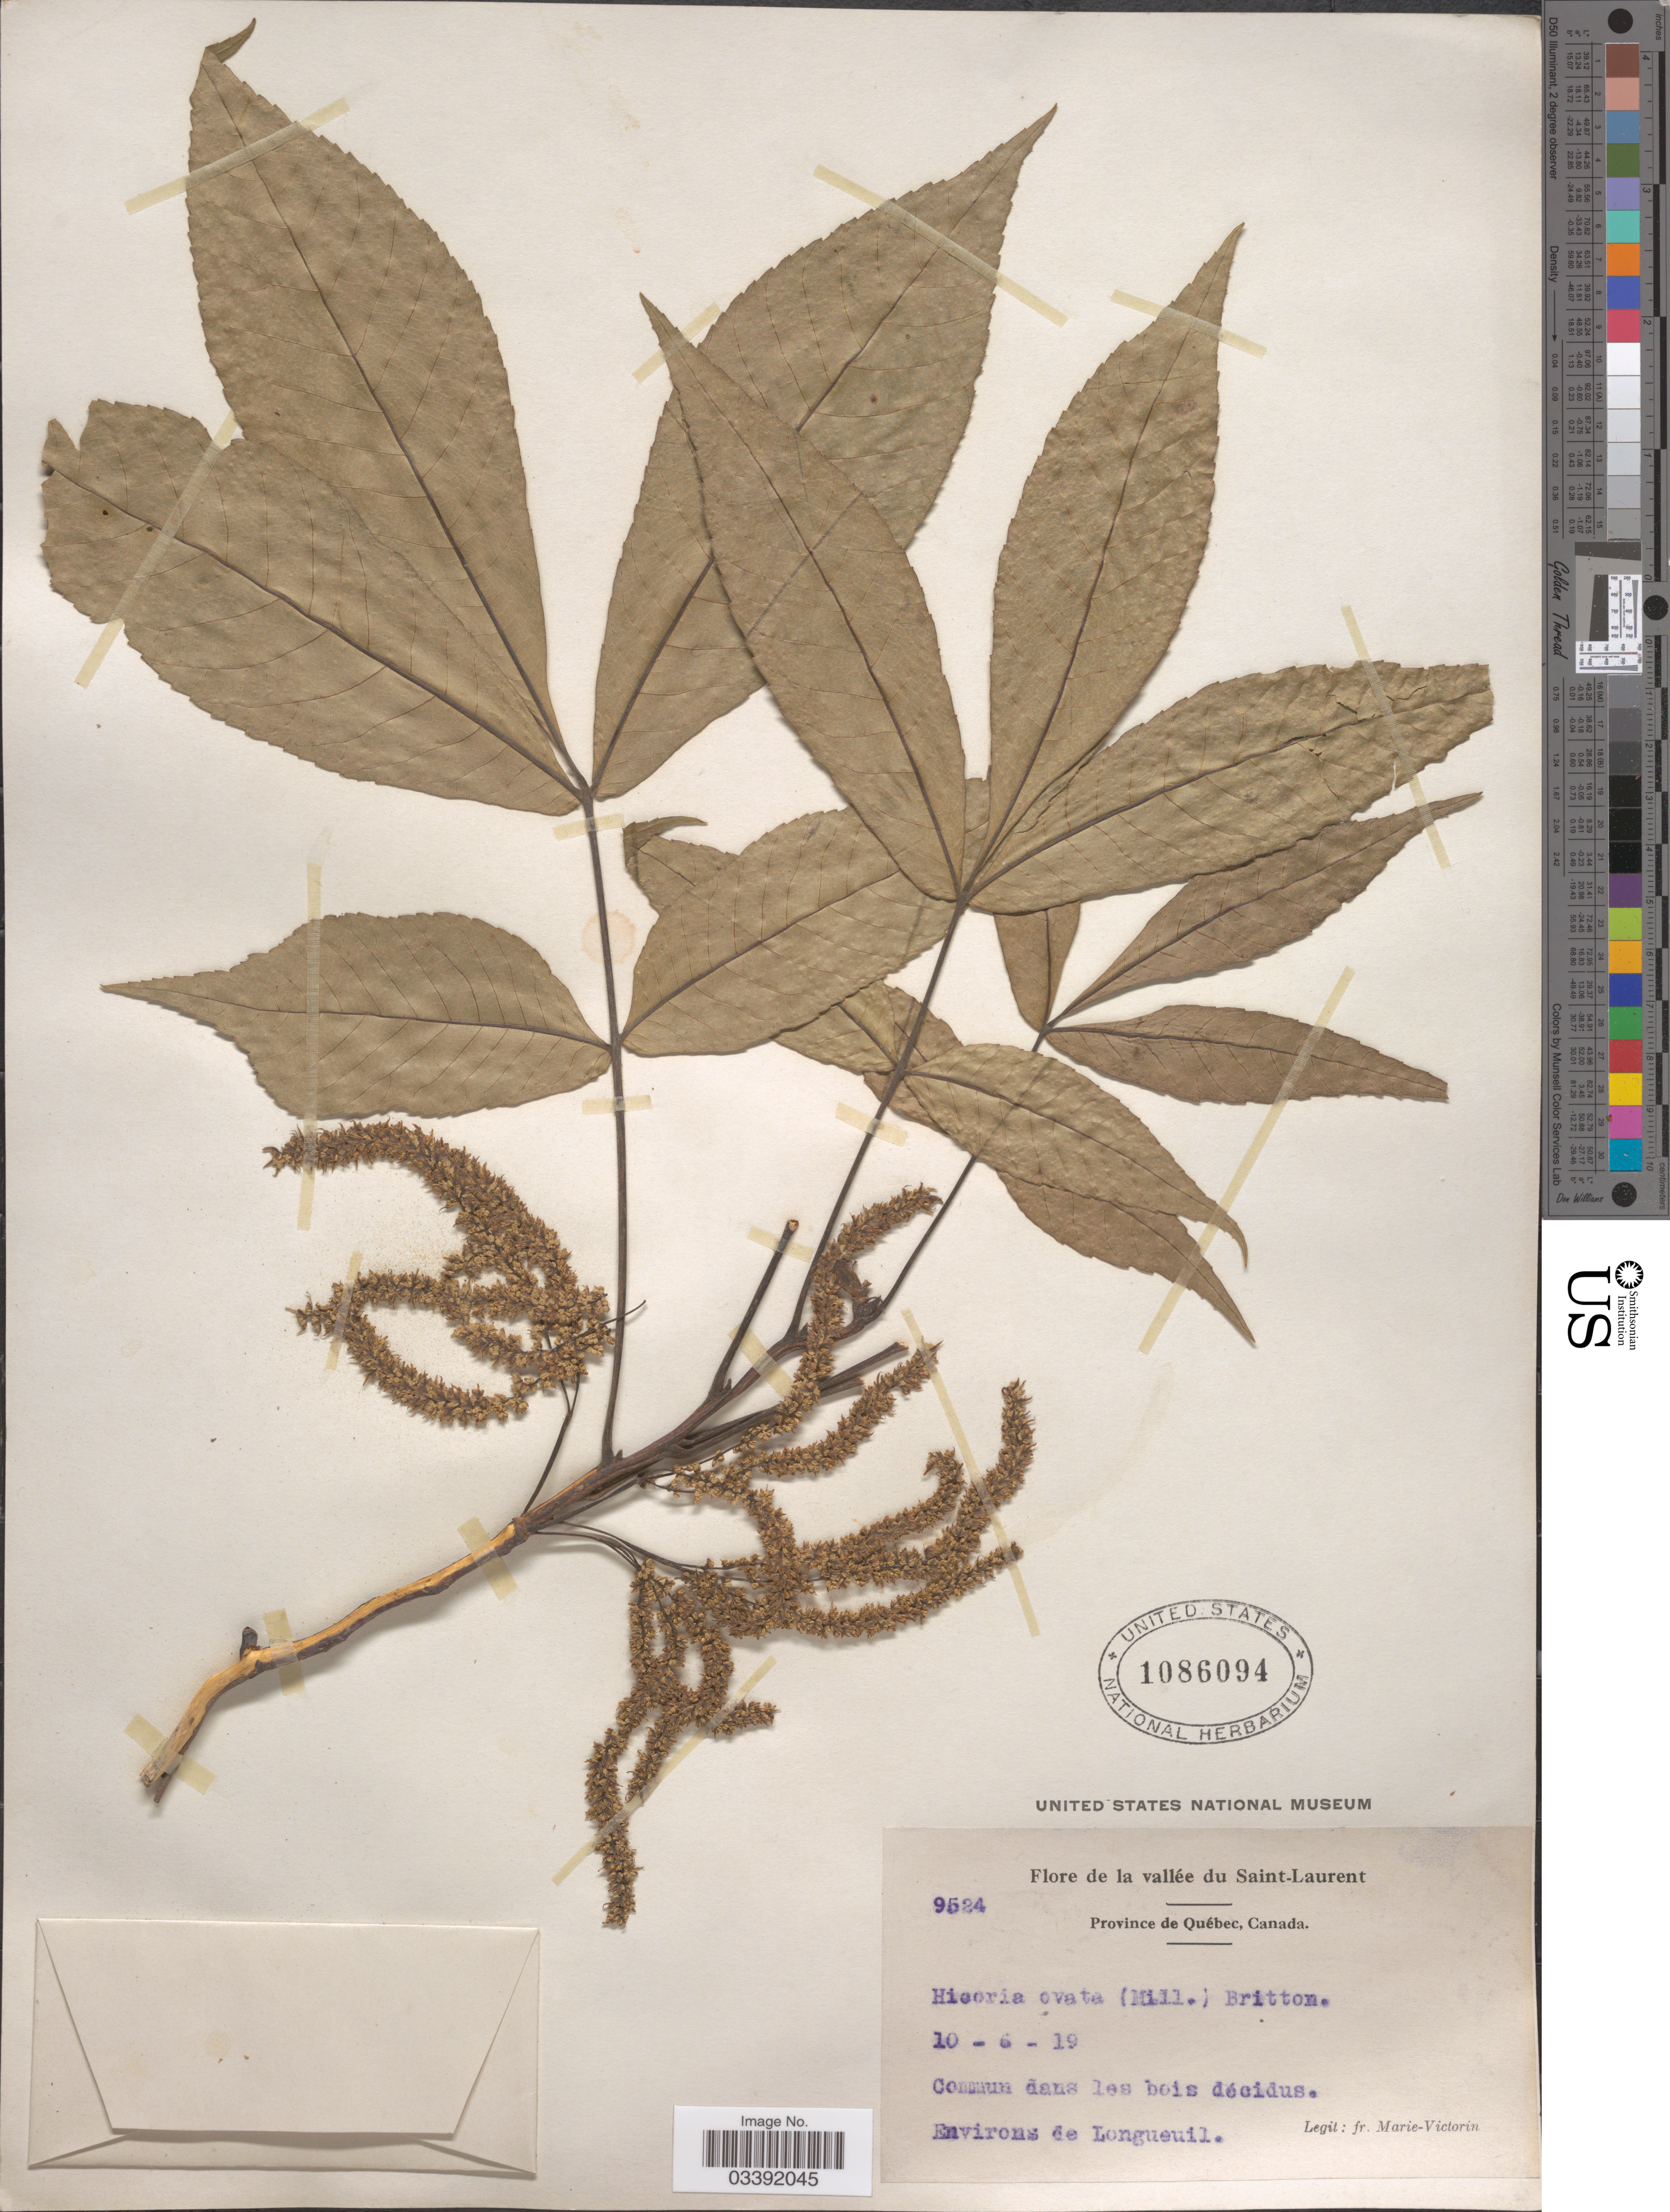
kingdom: Plantae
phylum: Tracheophyta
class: Magnoliopsida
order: Fagales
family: Juglandaceae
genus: Carya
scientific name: Carya ovata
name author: (Mill.) K. Koch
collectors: Fr. Marie-Victorin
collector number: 9524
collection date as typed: Transcribed d/m/y: 10/6/19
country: Canada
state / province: Quebec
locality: De la vallée du Saint-Laurent. Environs de Longueuil.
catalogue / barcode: US 1086094